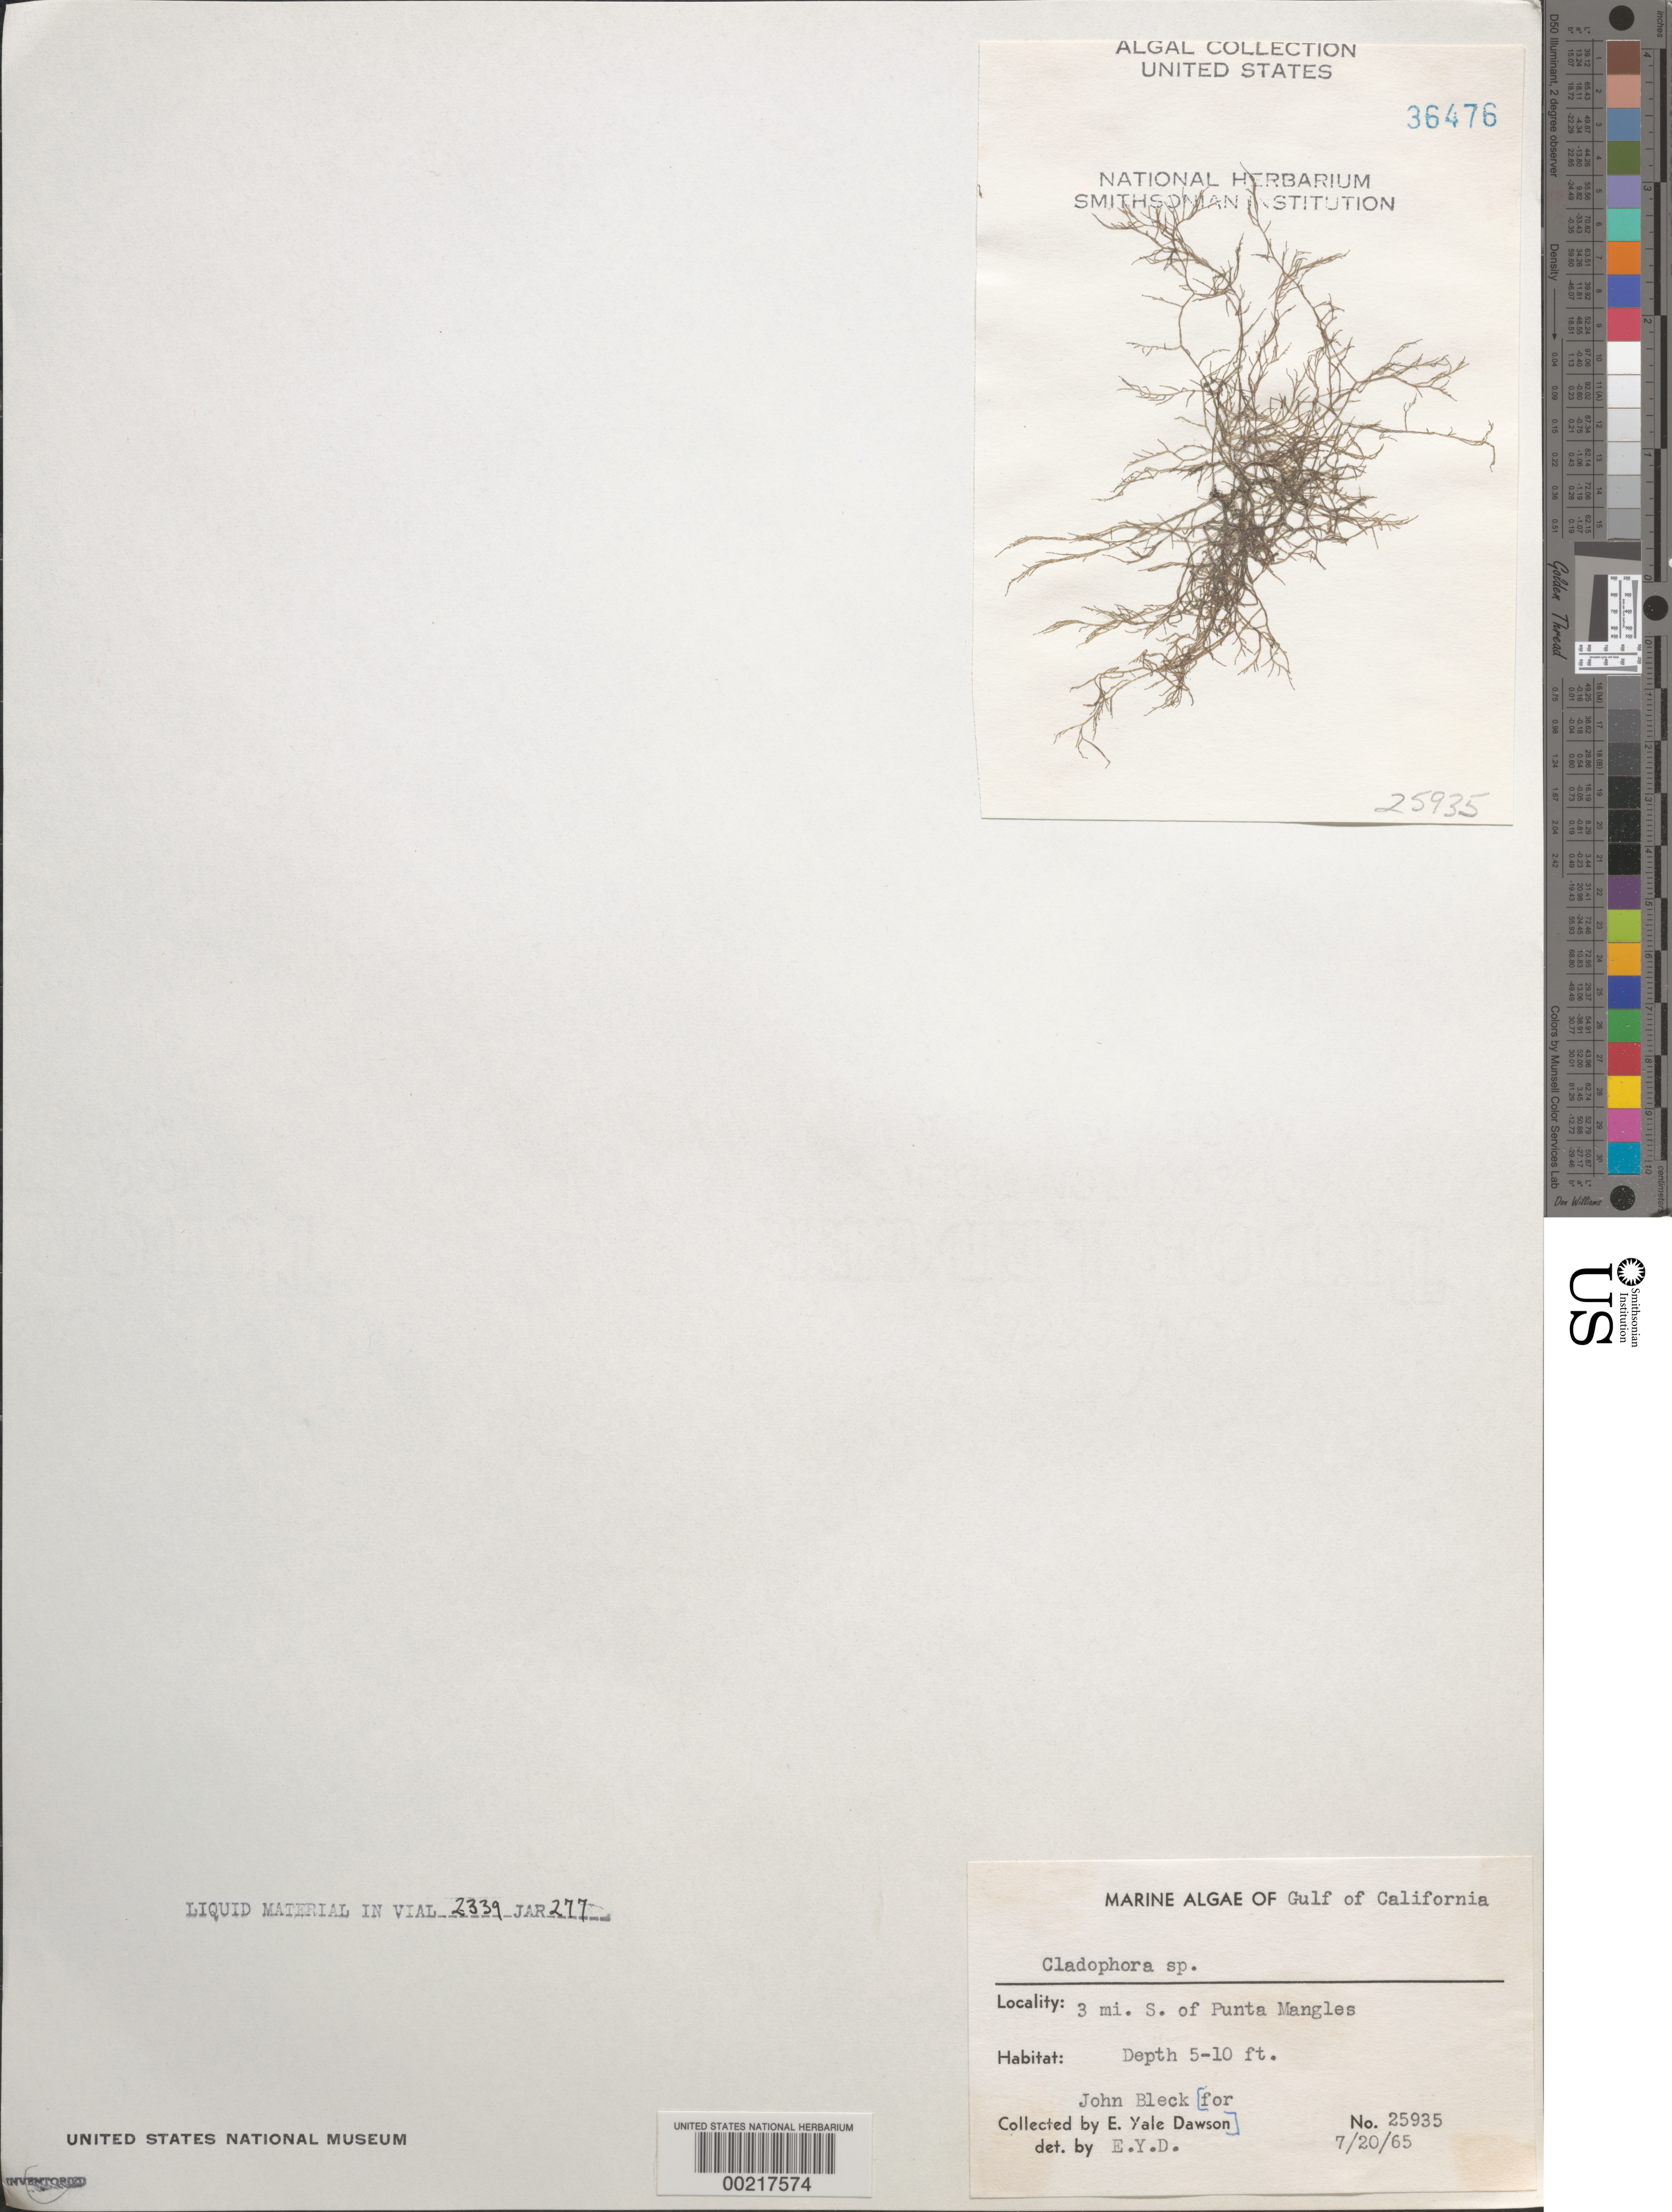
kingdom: Plantae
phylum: Chlorophyta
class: Ulvophyceae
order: Cladophorales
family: Cladophoraceae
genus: Cladophora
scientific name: Cladophora sp.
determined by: Dawson, E. Y.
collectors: J. Bleck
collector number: EYD 25935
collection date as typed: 20 Jul 1965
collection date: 1965-07-20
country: Mexico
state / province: Baja California Sur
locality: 3 miles south of Punta Mangleres (Punta Mangles)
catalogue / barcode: US 36476